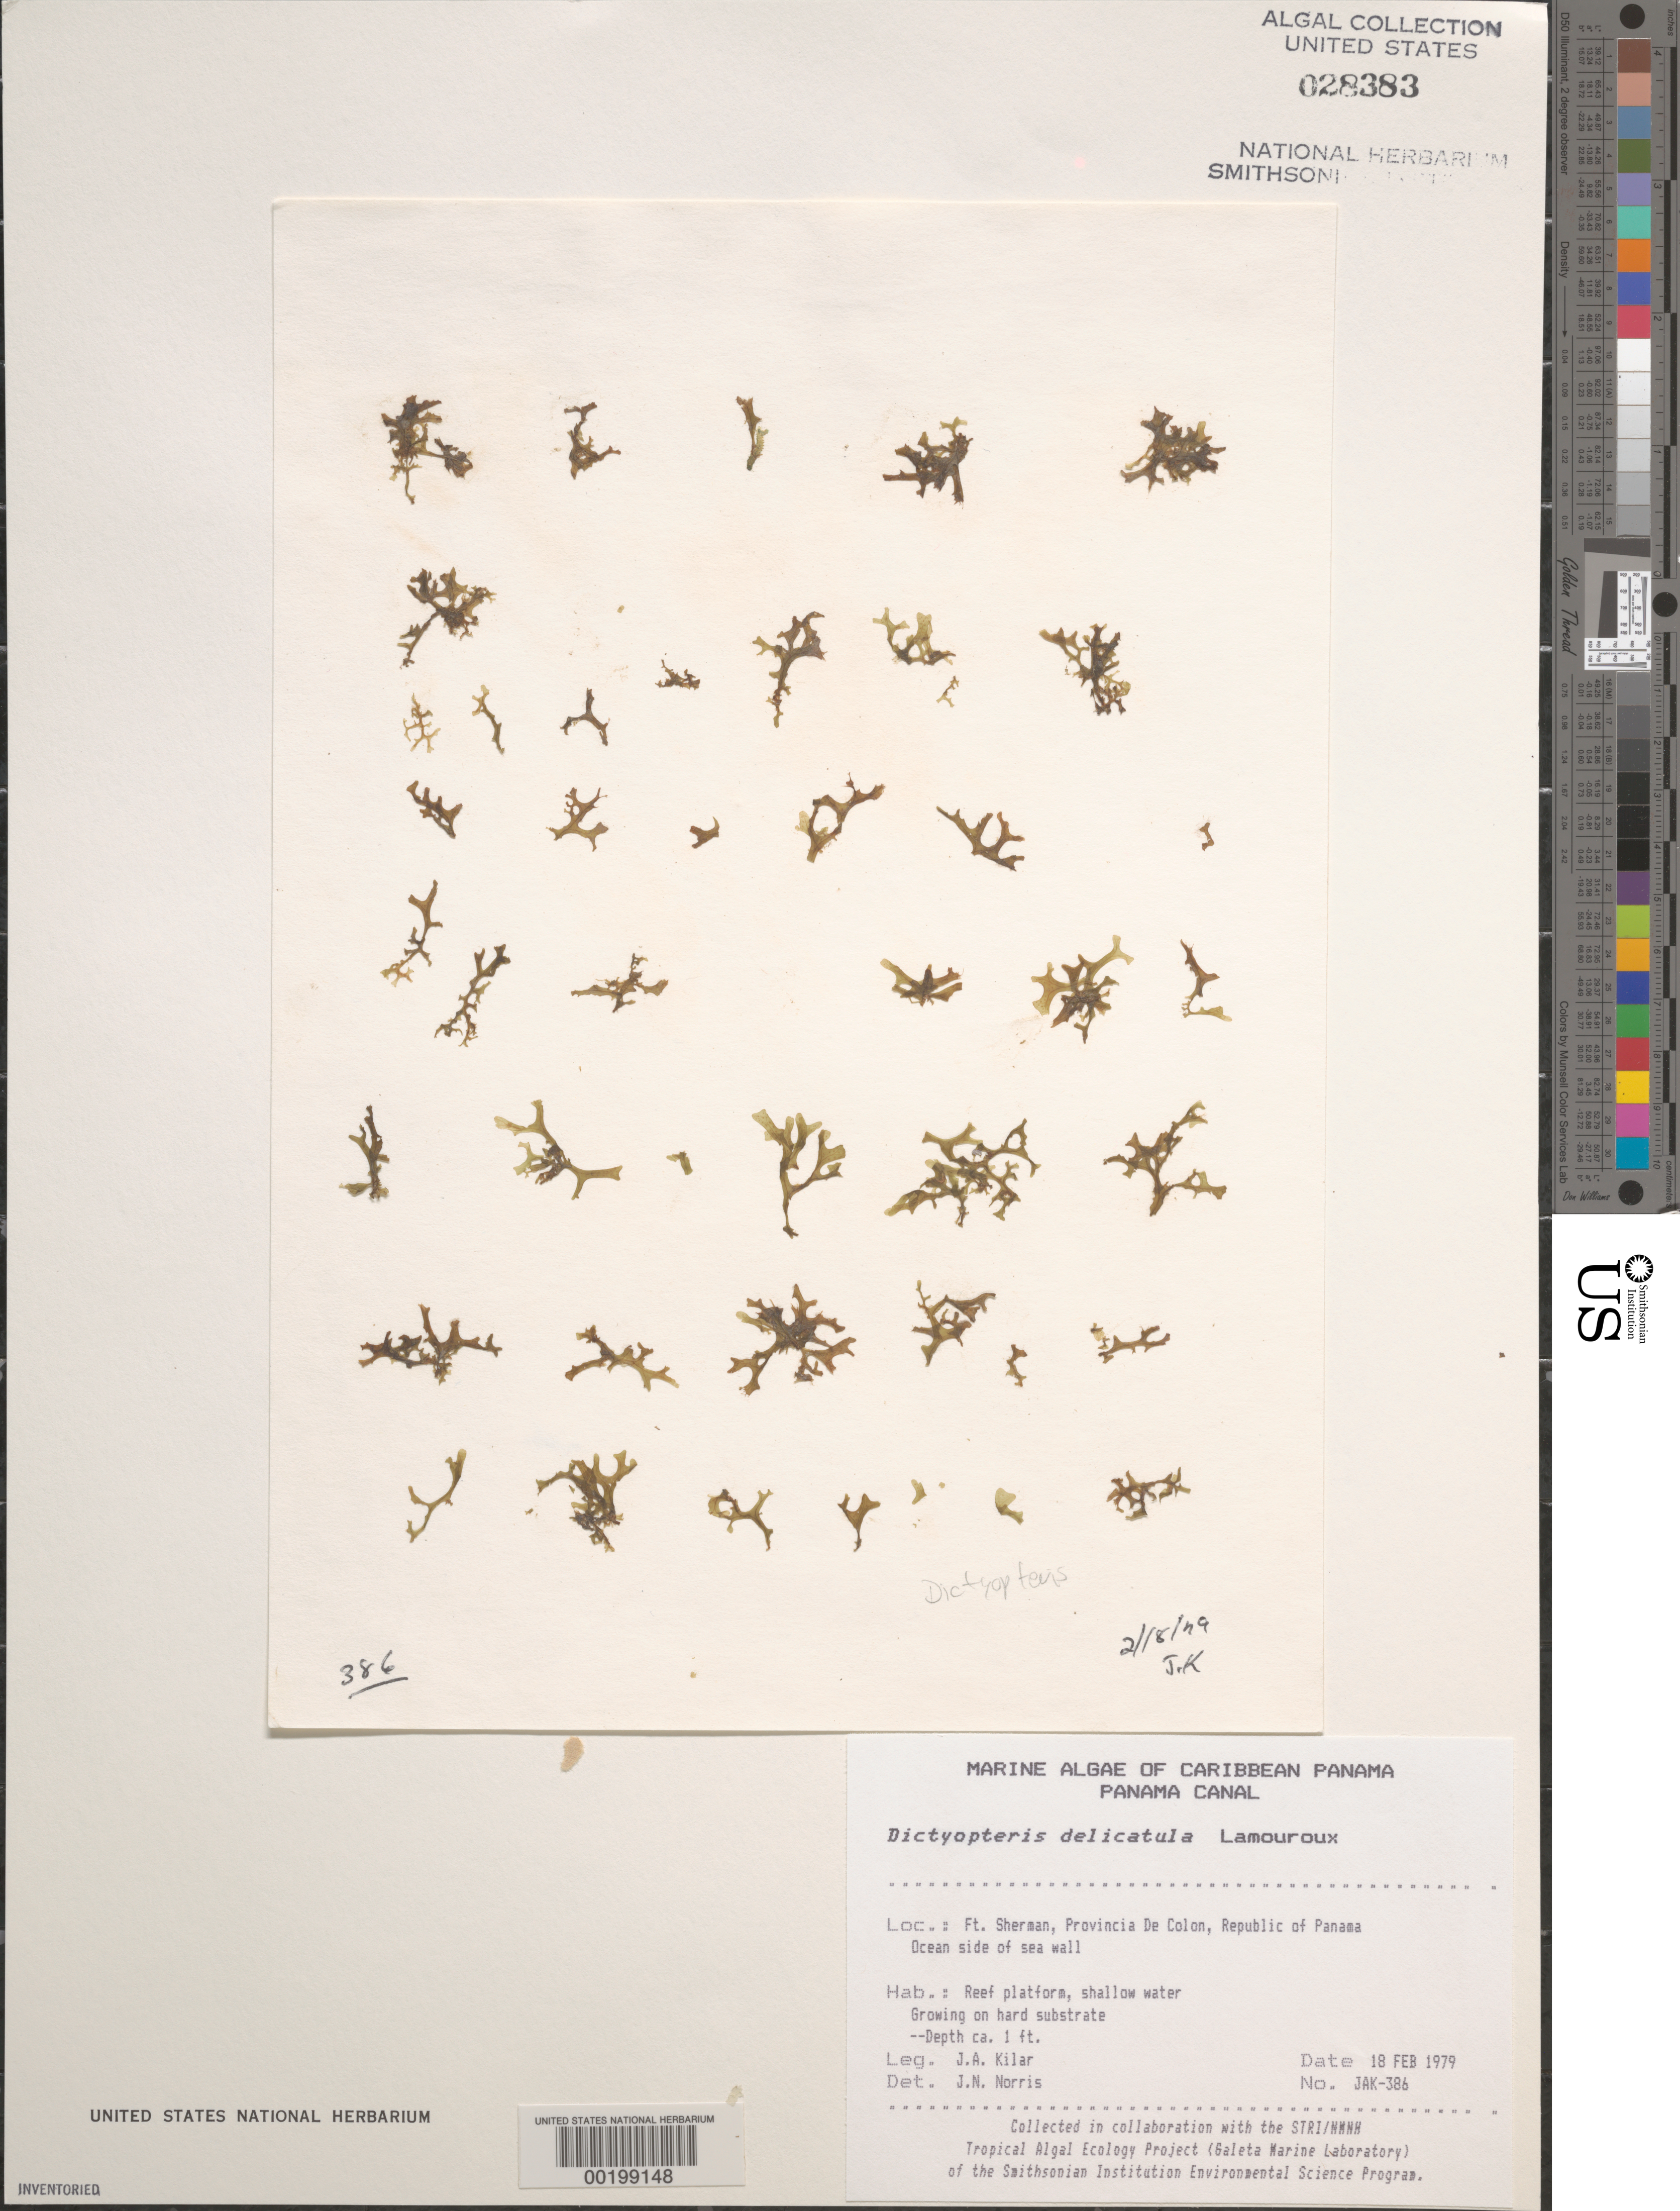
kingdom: Chromista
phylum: Ochrophyta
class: Phaeophyceae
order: Dictyotales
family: Dictyotaceae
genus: Dictyopteris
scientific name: Dictyopteris delicatula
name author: J.V.Lamouroux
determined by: Norris, James N.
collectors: J. A. Kilar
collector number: JAK-386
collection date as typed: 18 Feb 1979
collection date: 1979-02-18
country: Panama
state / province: Colón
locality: Fort Sherman, Panama Canal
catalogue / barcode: US 28383